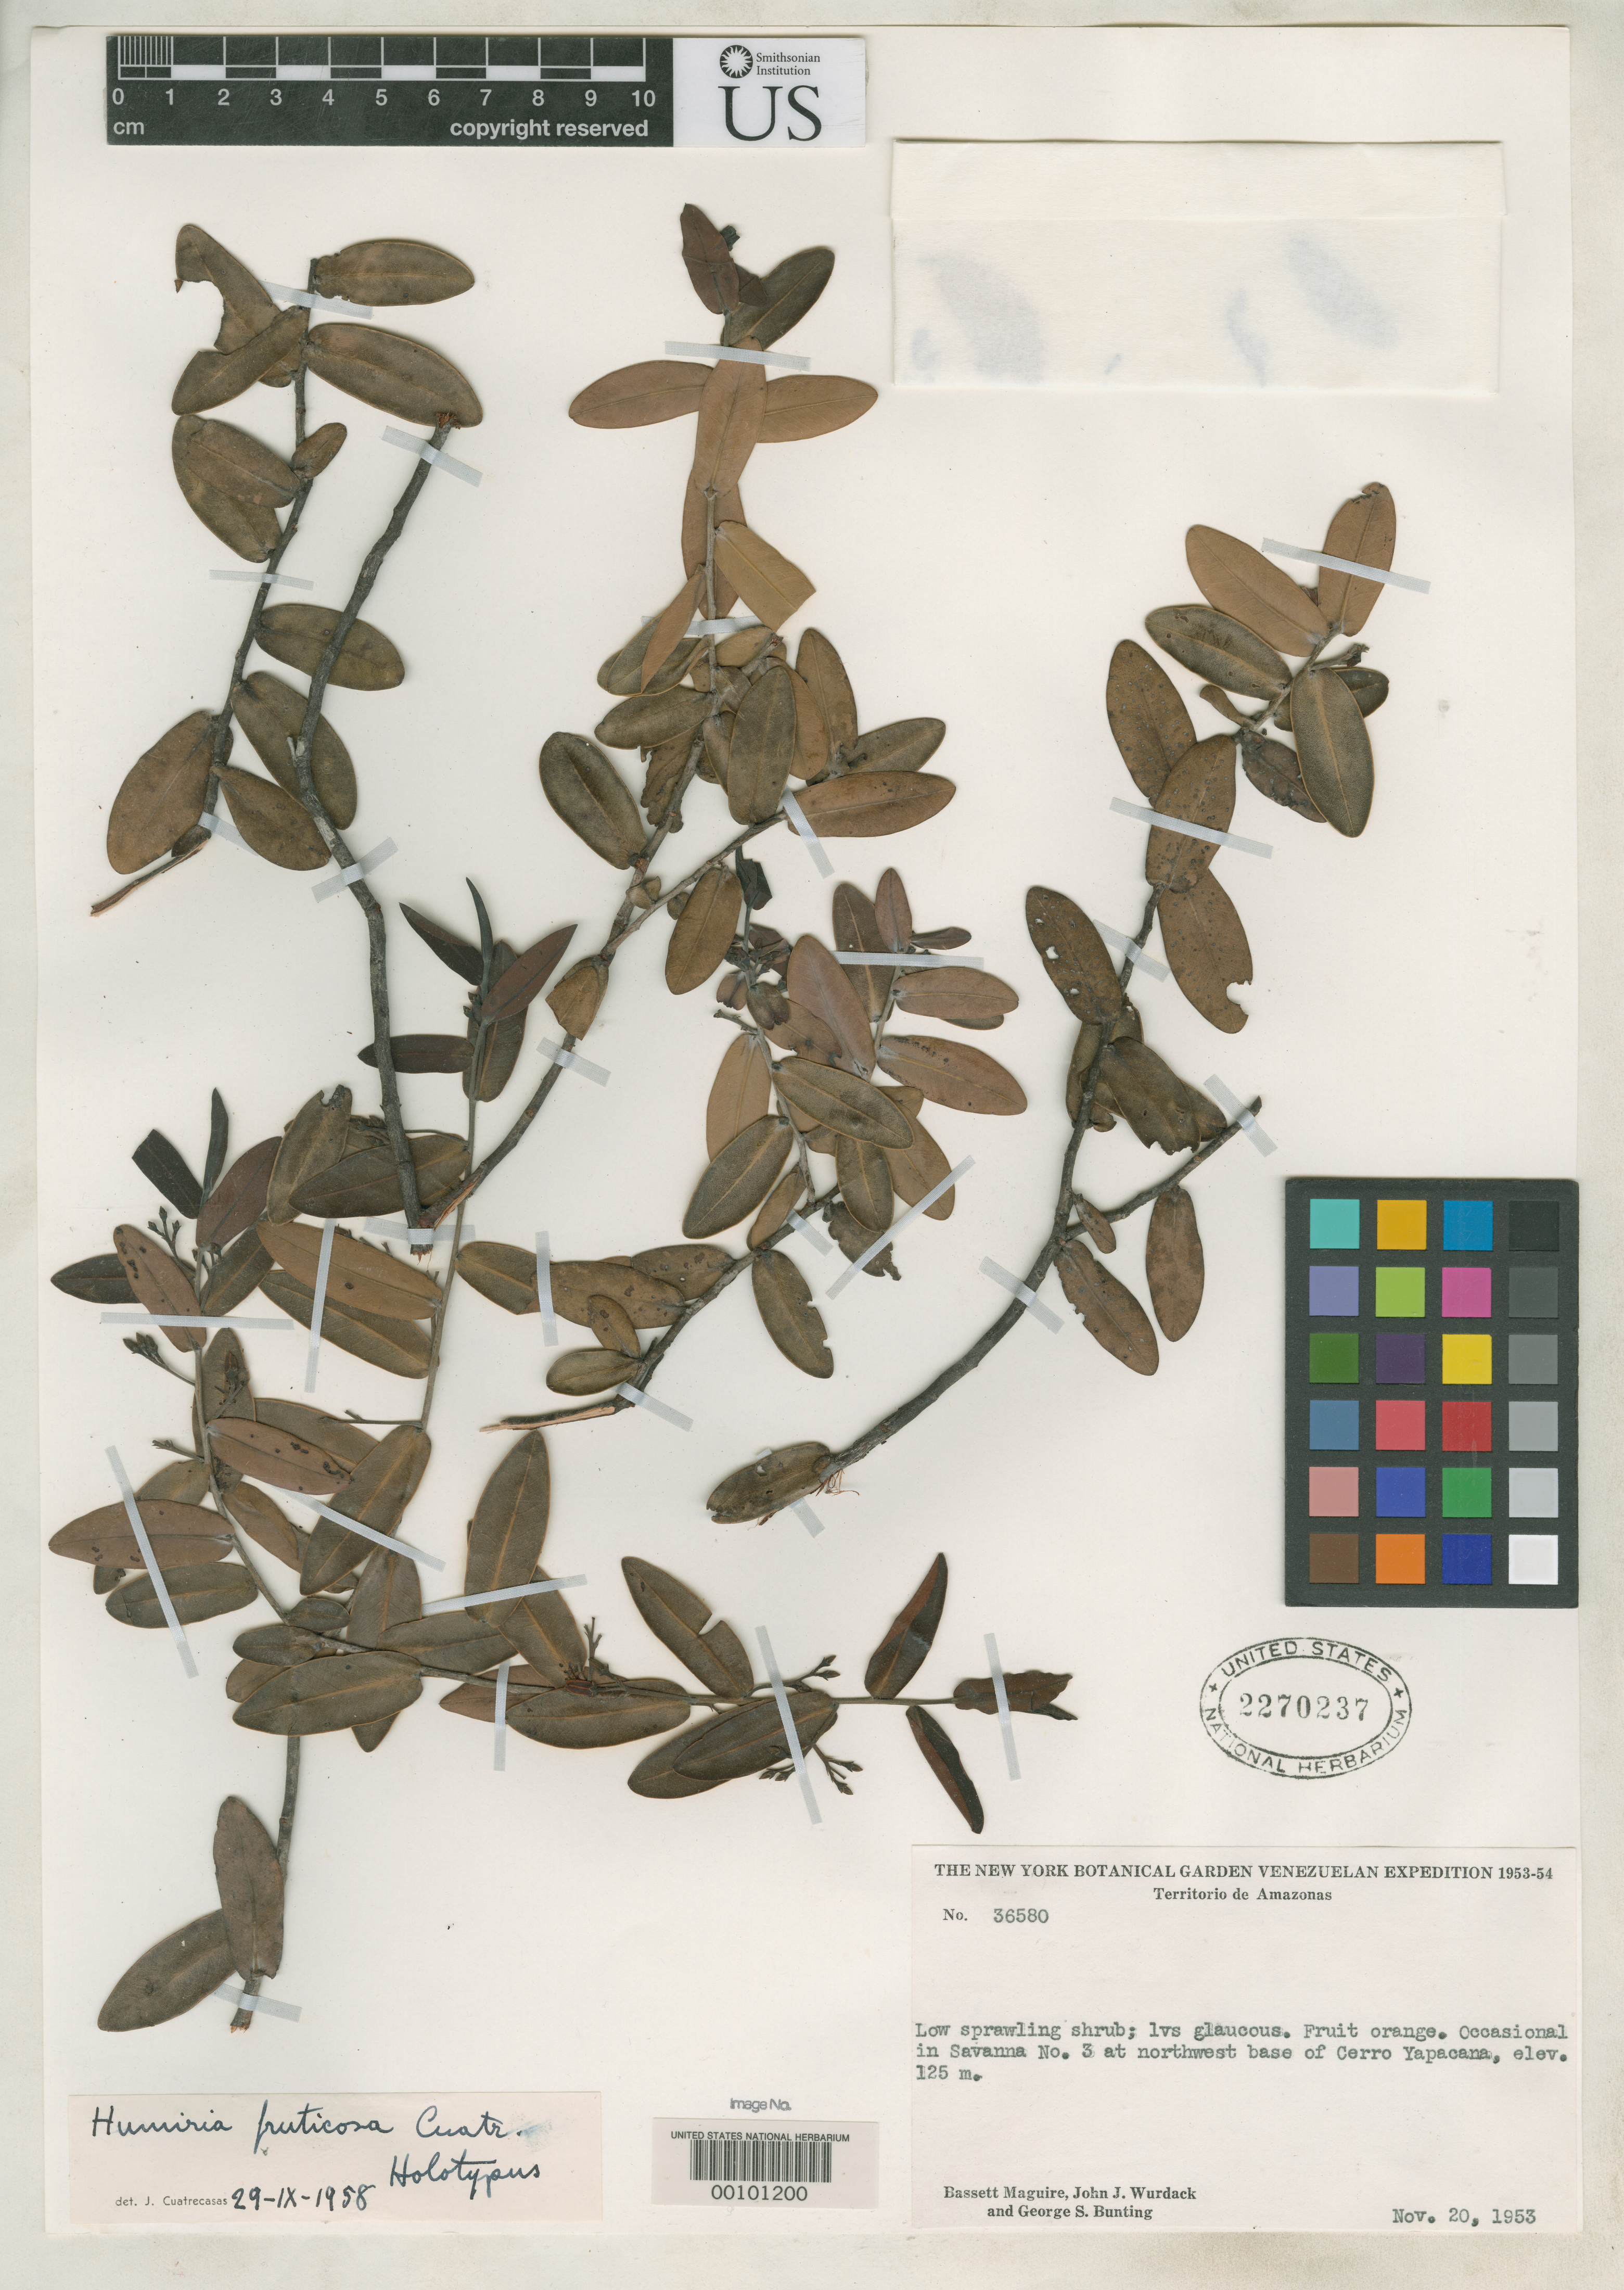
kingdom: Plantae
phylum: Tracheophyta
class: Magnoliopsida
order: Malpighiales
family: Humiriaceae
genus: Humiria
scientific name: Humiria fruticosa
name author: Cuatrec.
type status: Holotype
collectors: B. Maguire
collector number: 36580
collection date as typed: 20 Nov 19--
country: Venezuela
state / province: Amazonas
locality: Base of Cerro Yapacana.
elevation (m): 125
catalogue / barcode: US 2270237